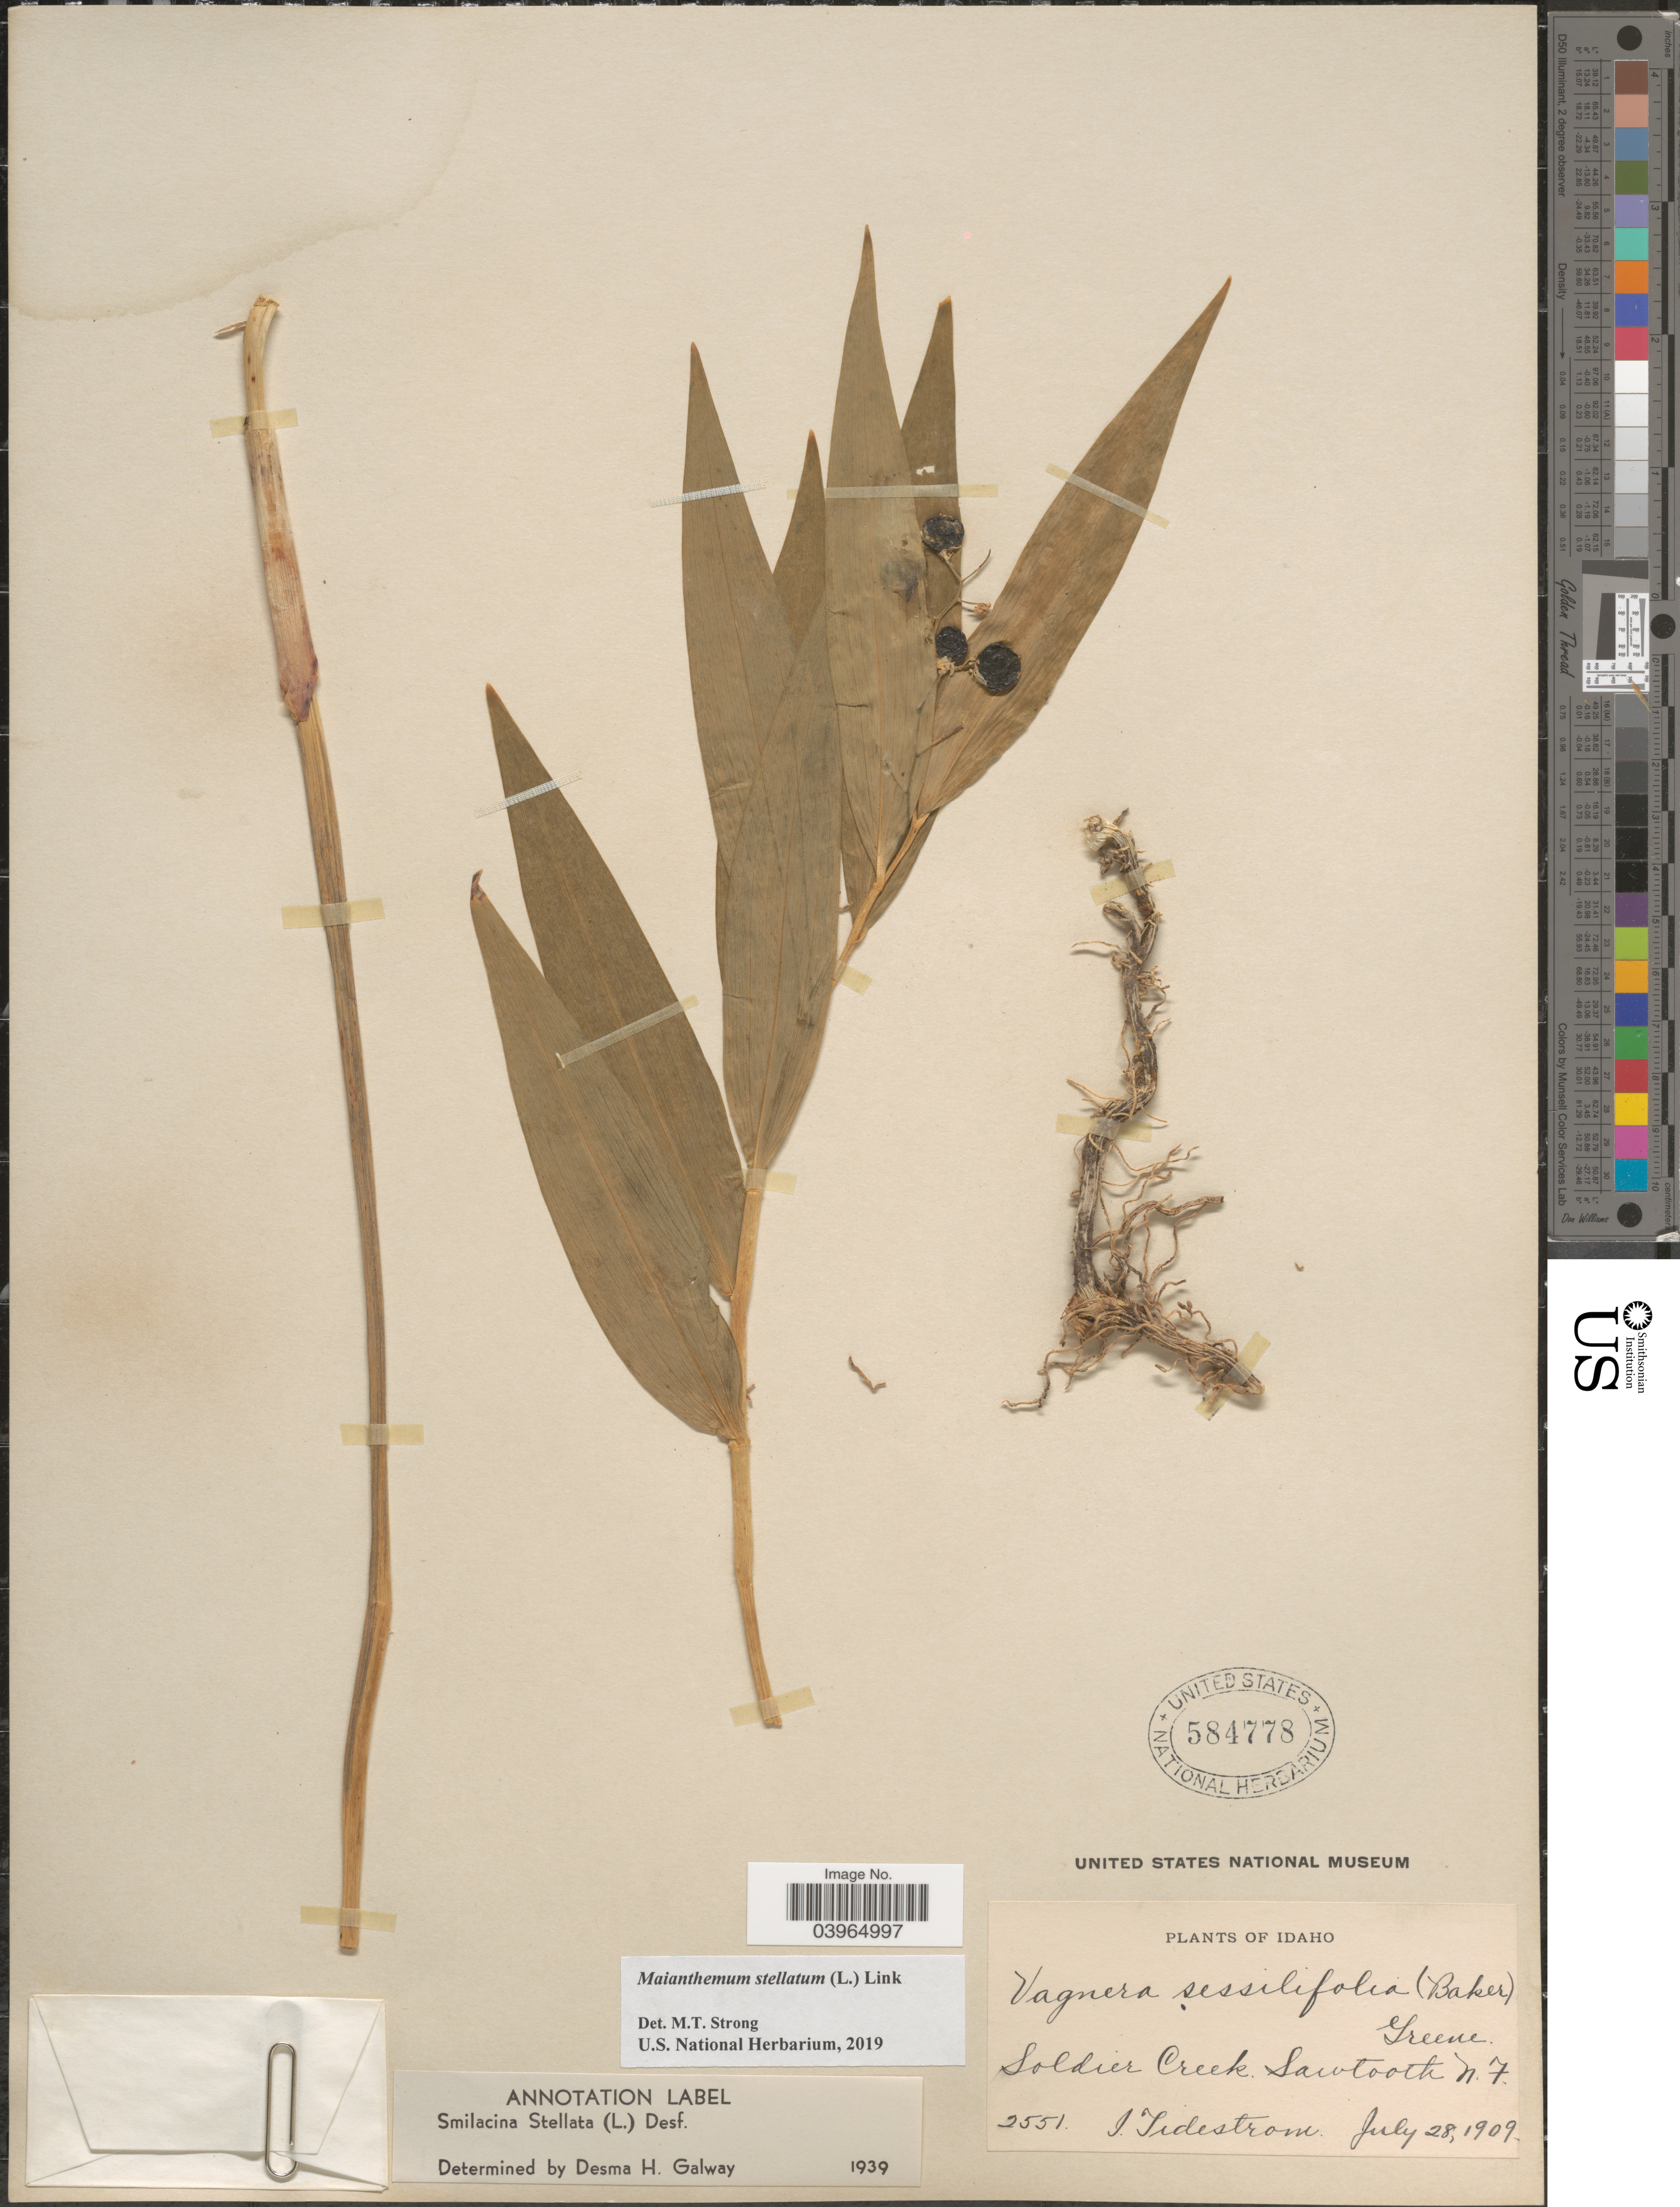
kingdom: Plantae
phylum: Tracheophyta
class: Liliopsida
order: Asparagales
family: Asparagaceae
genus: Maianthemum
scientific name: Maianthemum stellatum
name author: (L.) Link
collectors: I. F. Tidestrom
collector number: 2551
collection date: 1909-07-28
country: United States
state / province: Idaho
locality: Soldier Creek. Sawtooth N. F.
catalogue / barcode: US 584778